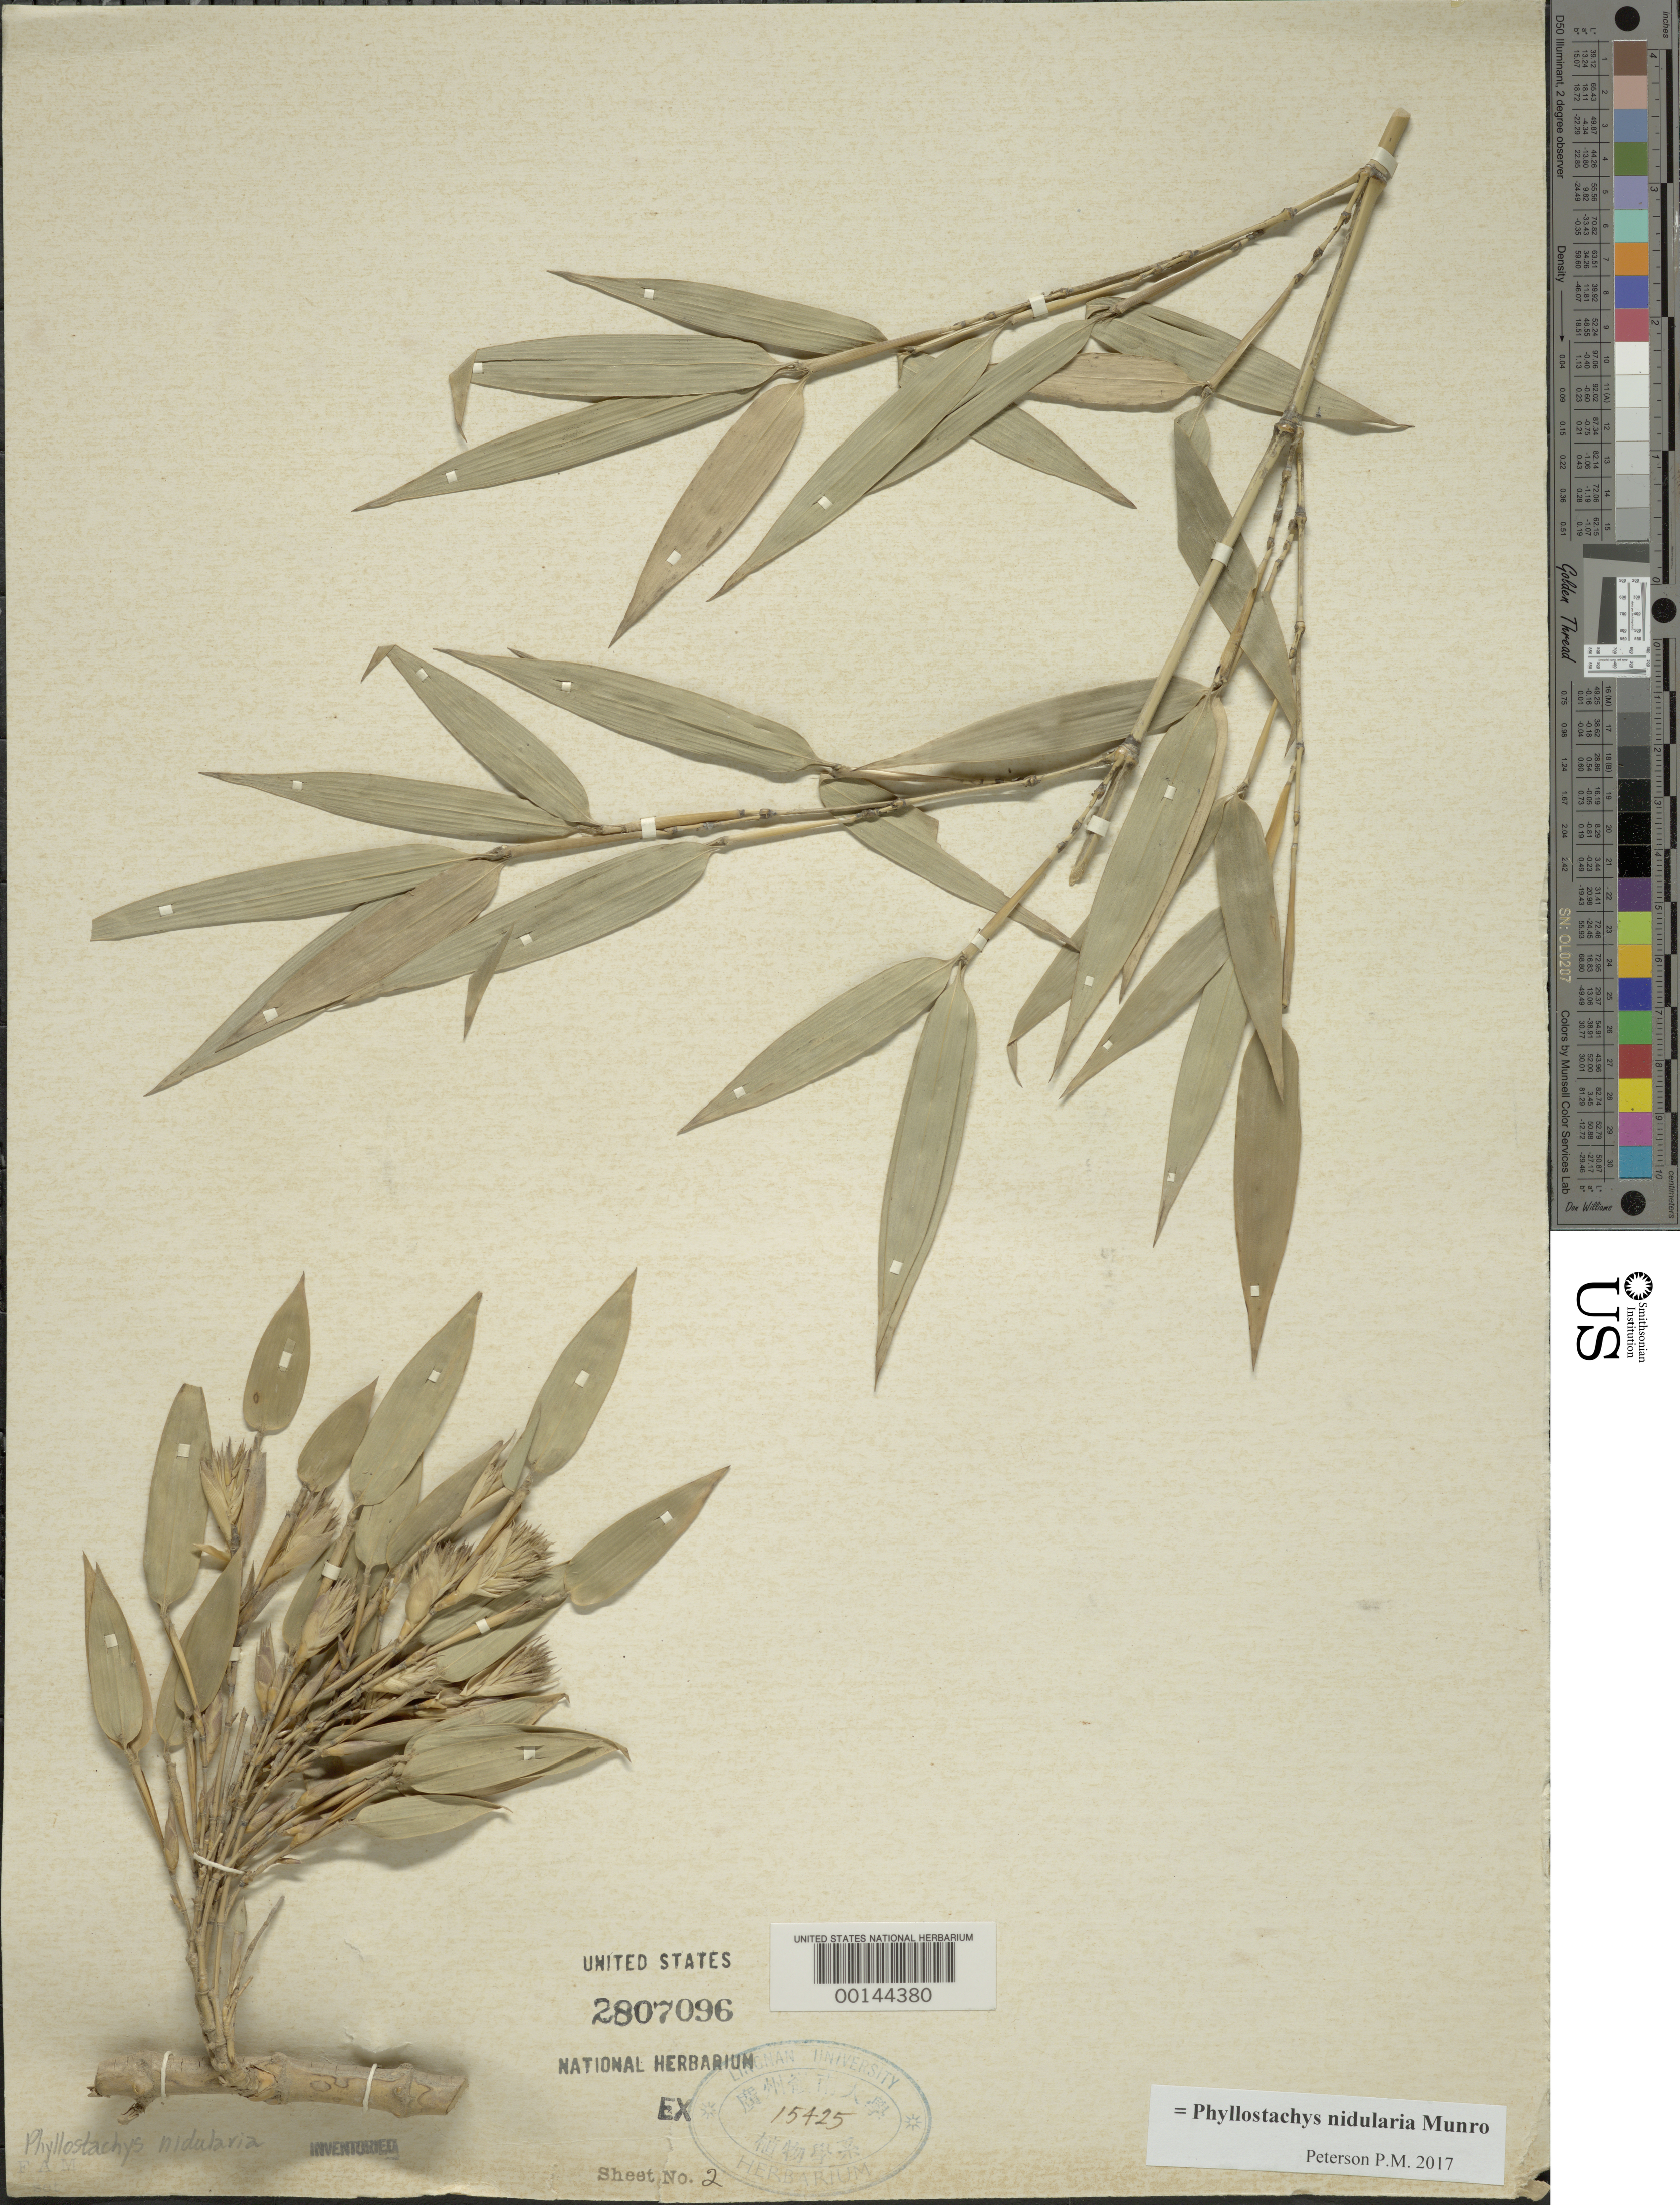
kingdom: Plantae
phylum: Tracheophyta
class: Liliopsida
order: Poales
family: Poaceae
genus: Phyllostachys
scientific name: Phyllostachys nidularia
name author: Munro ex Fenzi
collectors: F. A. McClure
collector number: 4075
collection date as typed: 03 Nov 1936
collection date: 1936-11-03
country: China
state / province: Anhui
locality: Chiu Twa Shaan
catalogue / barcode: US 2807096